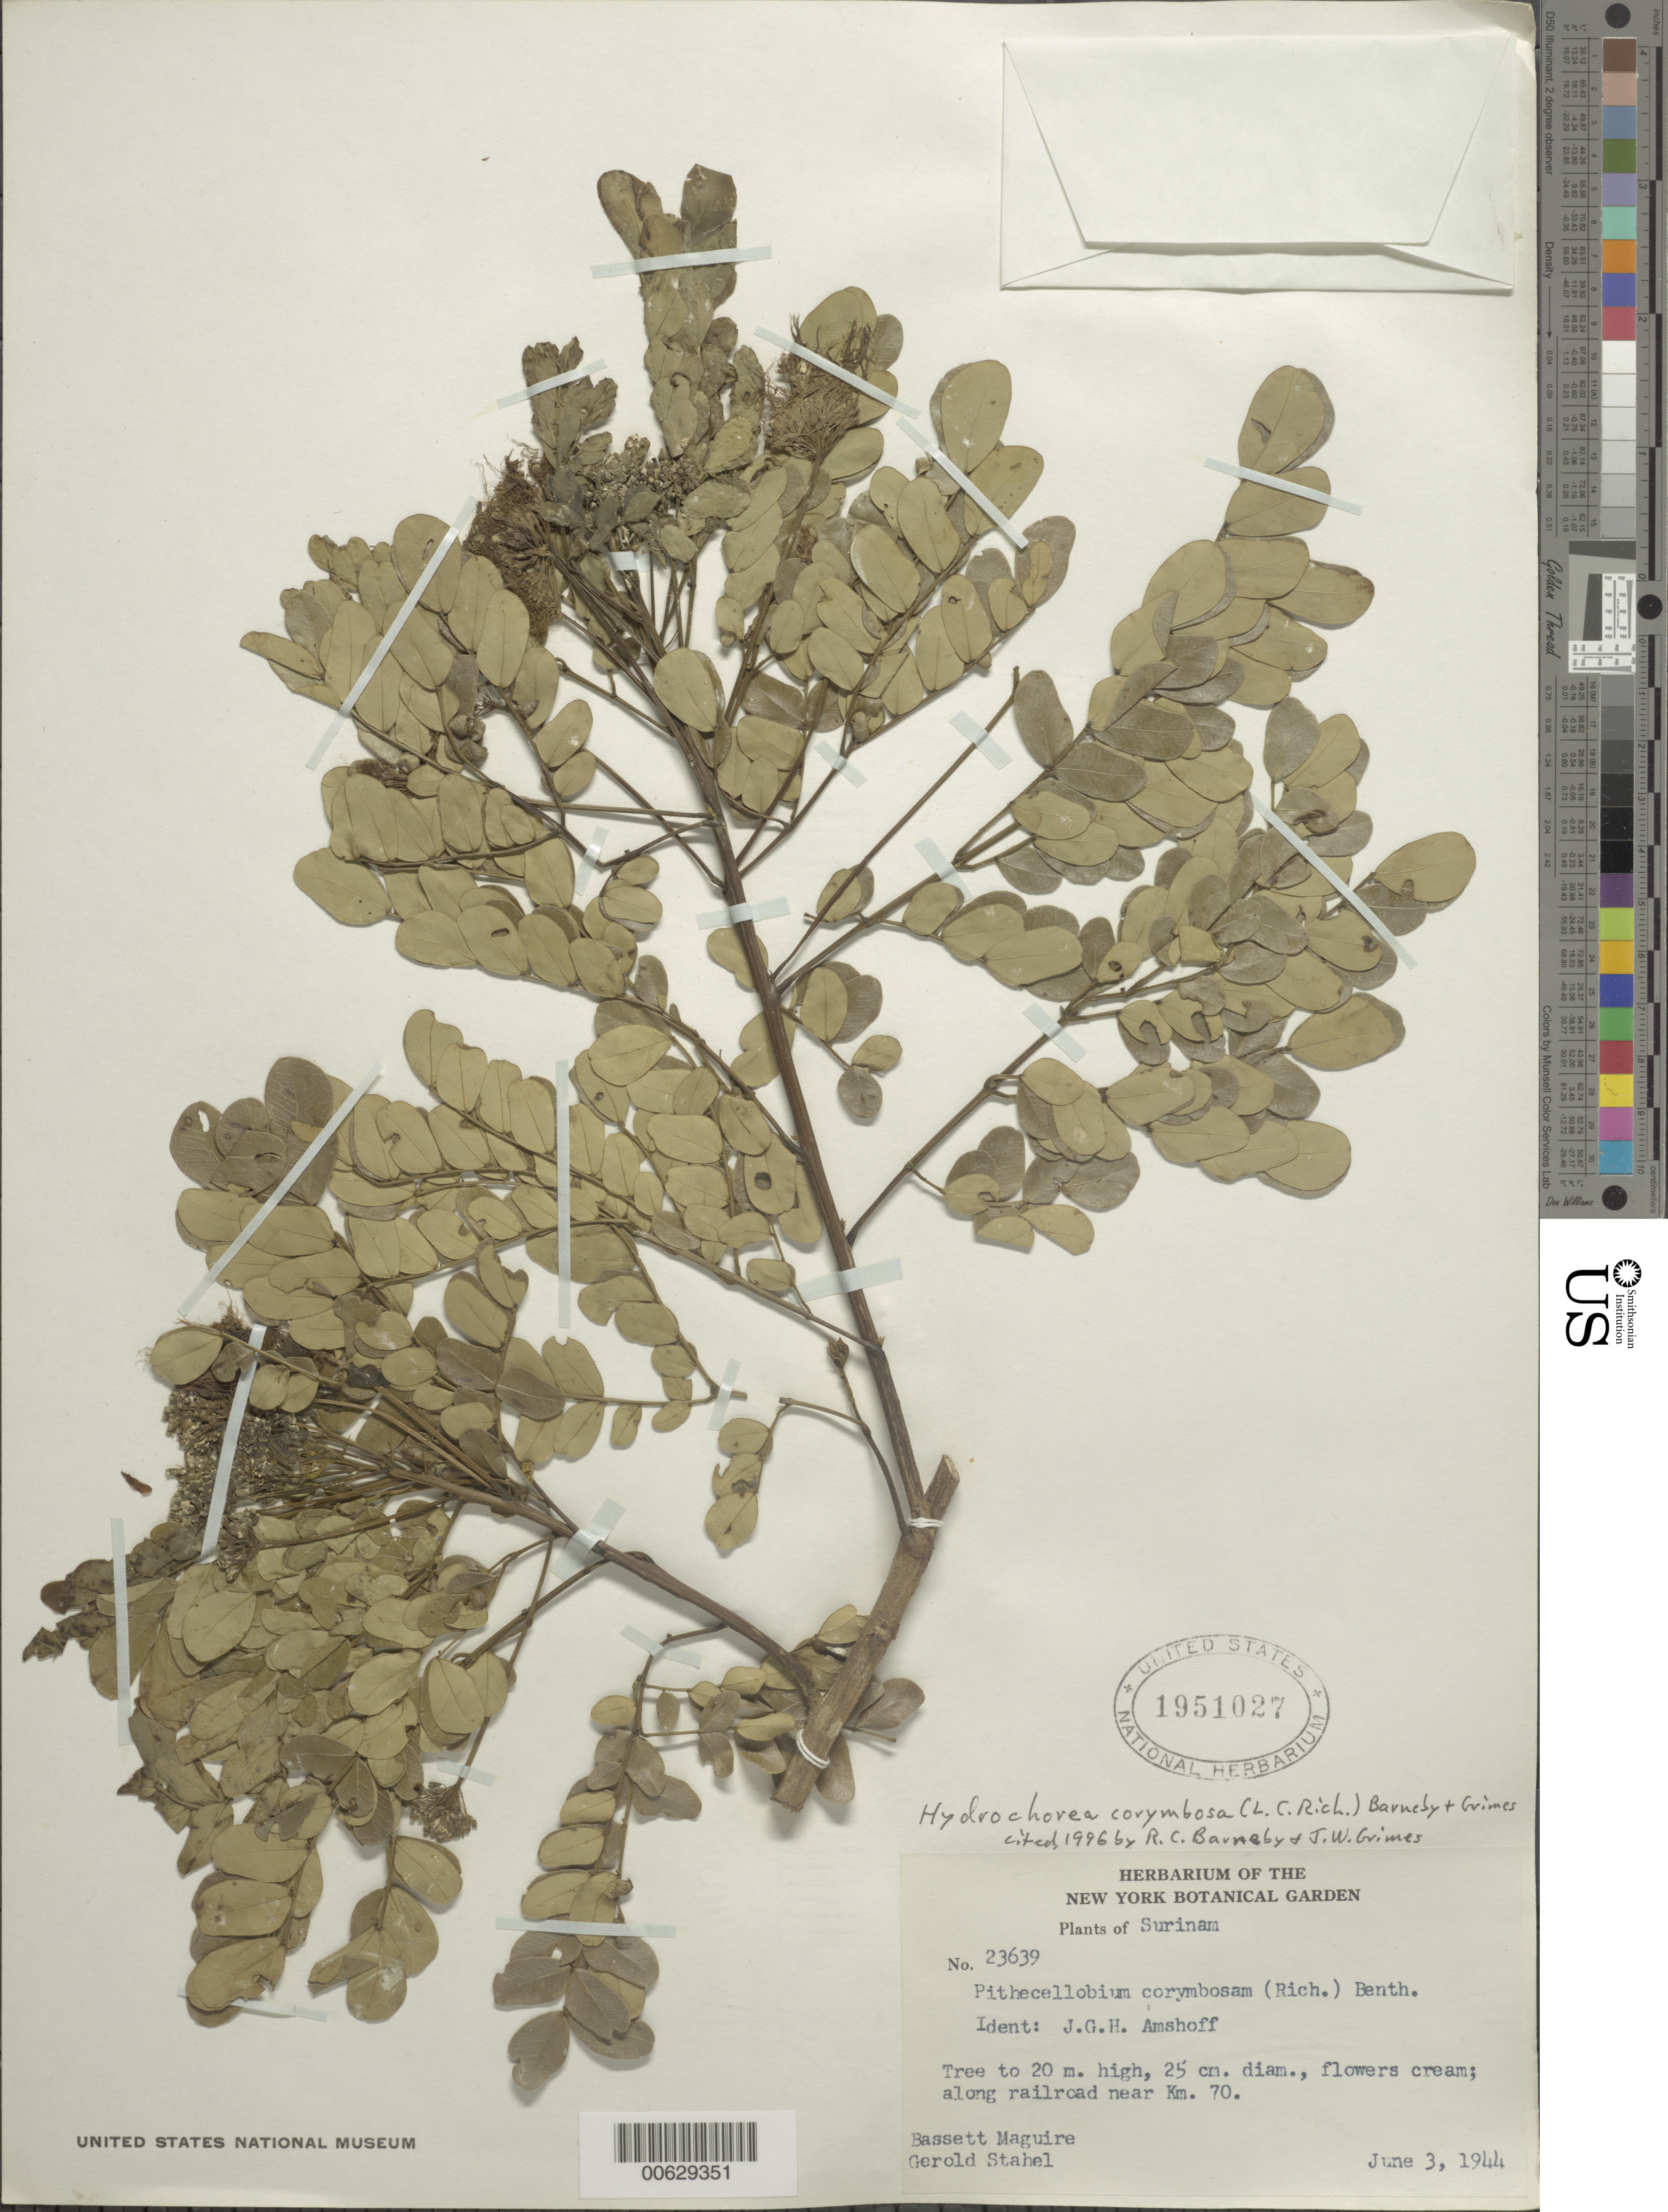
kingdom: Plantae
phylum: Tracheophyta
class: Magnoliopsida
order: Fabales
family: Fabaceae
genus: Hydrochorea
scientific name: Hydrochorea corymbosa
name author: (Rich.) Barneby & J.W. Grimes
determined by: Barneby, R. C.; Grimes, J. W.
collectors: B. Maguire & G. Stahel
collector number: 23639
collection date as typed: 3-Jun-44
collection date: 1944-06-03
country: Suriname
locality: Zanderij Is, Sectie O, km 70, along railroad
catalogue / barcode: US 1951027